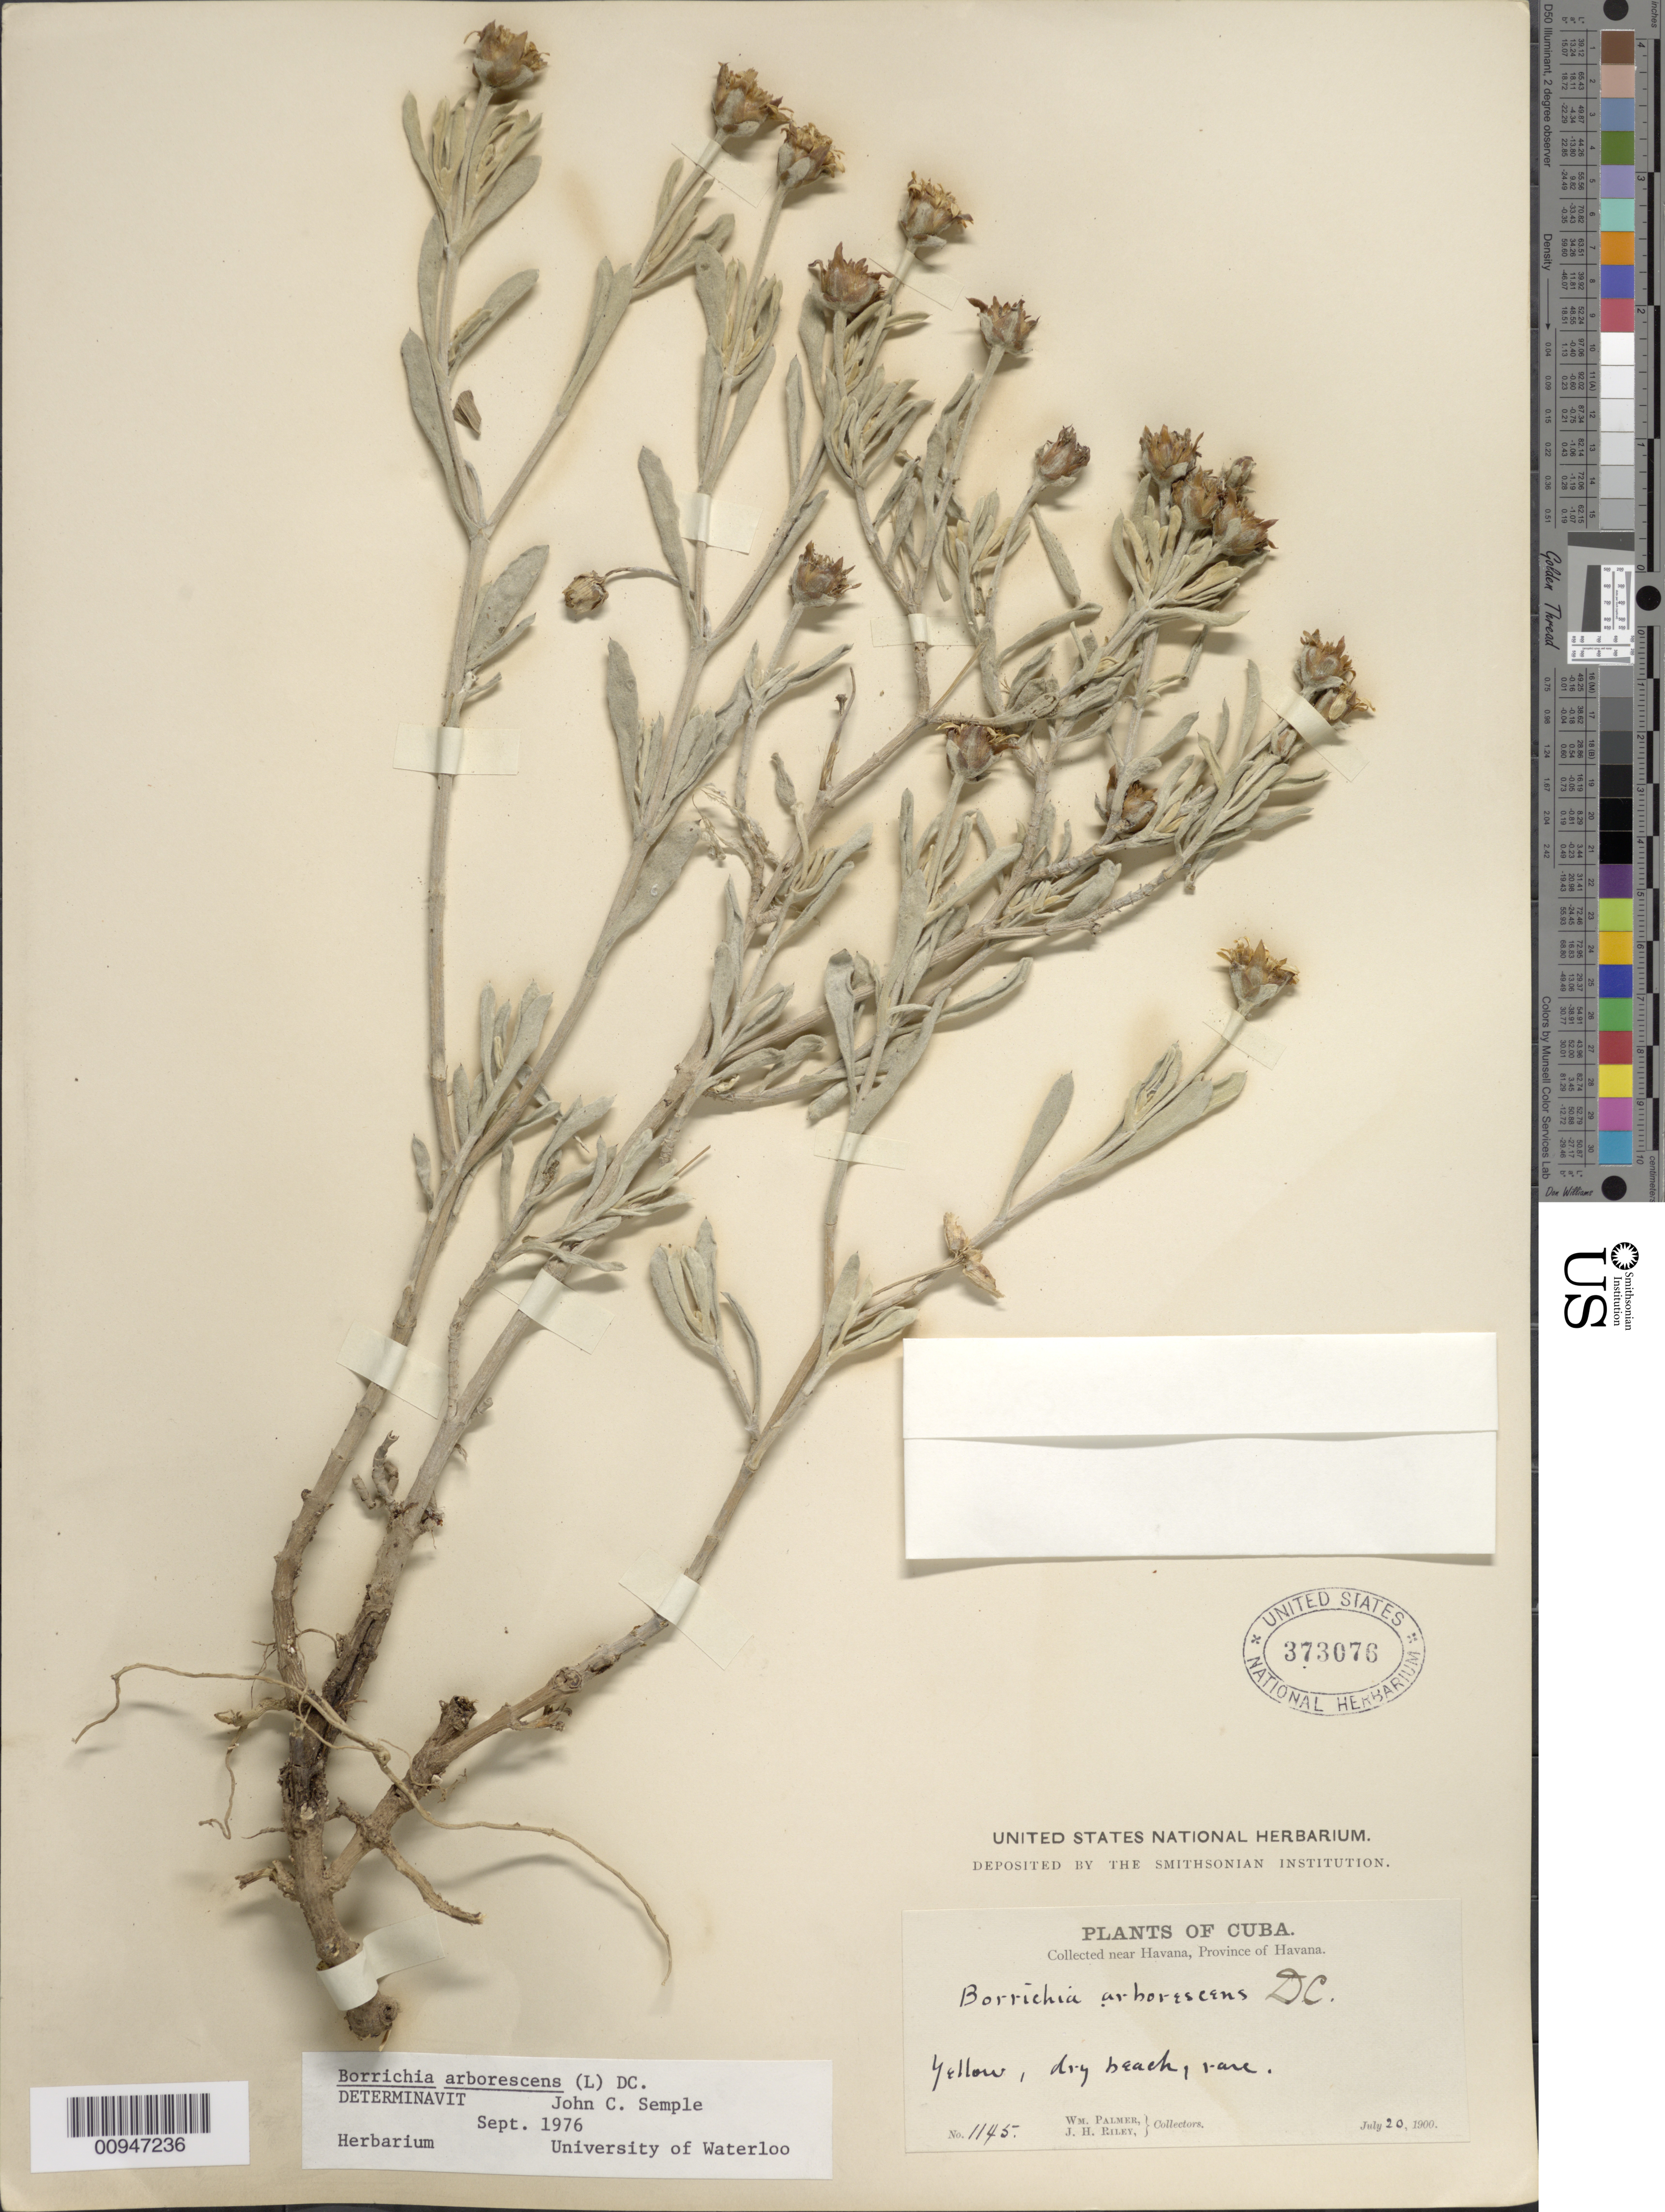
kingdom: Plantae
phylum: Tracheophyta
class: Magnoliopsida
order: Asterales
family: Asteraceae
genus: Borrichia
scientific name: Borrichia arborescens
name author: (L.) DC.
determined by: Semple, J. C.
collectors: W. Palmer & J. H. Riley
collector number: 1145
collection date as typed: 20 Jul 1900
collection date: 1900-07-20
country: Cuba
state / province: La Habana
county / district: Dry forest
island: Cuba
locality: Near Havana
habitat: Dry beach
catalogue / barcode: US 373076